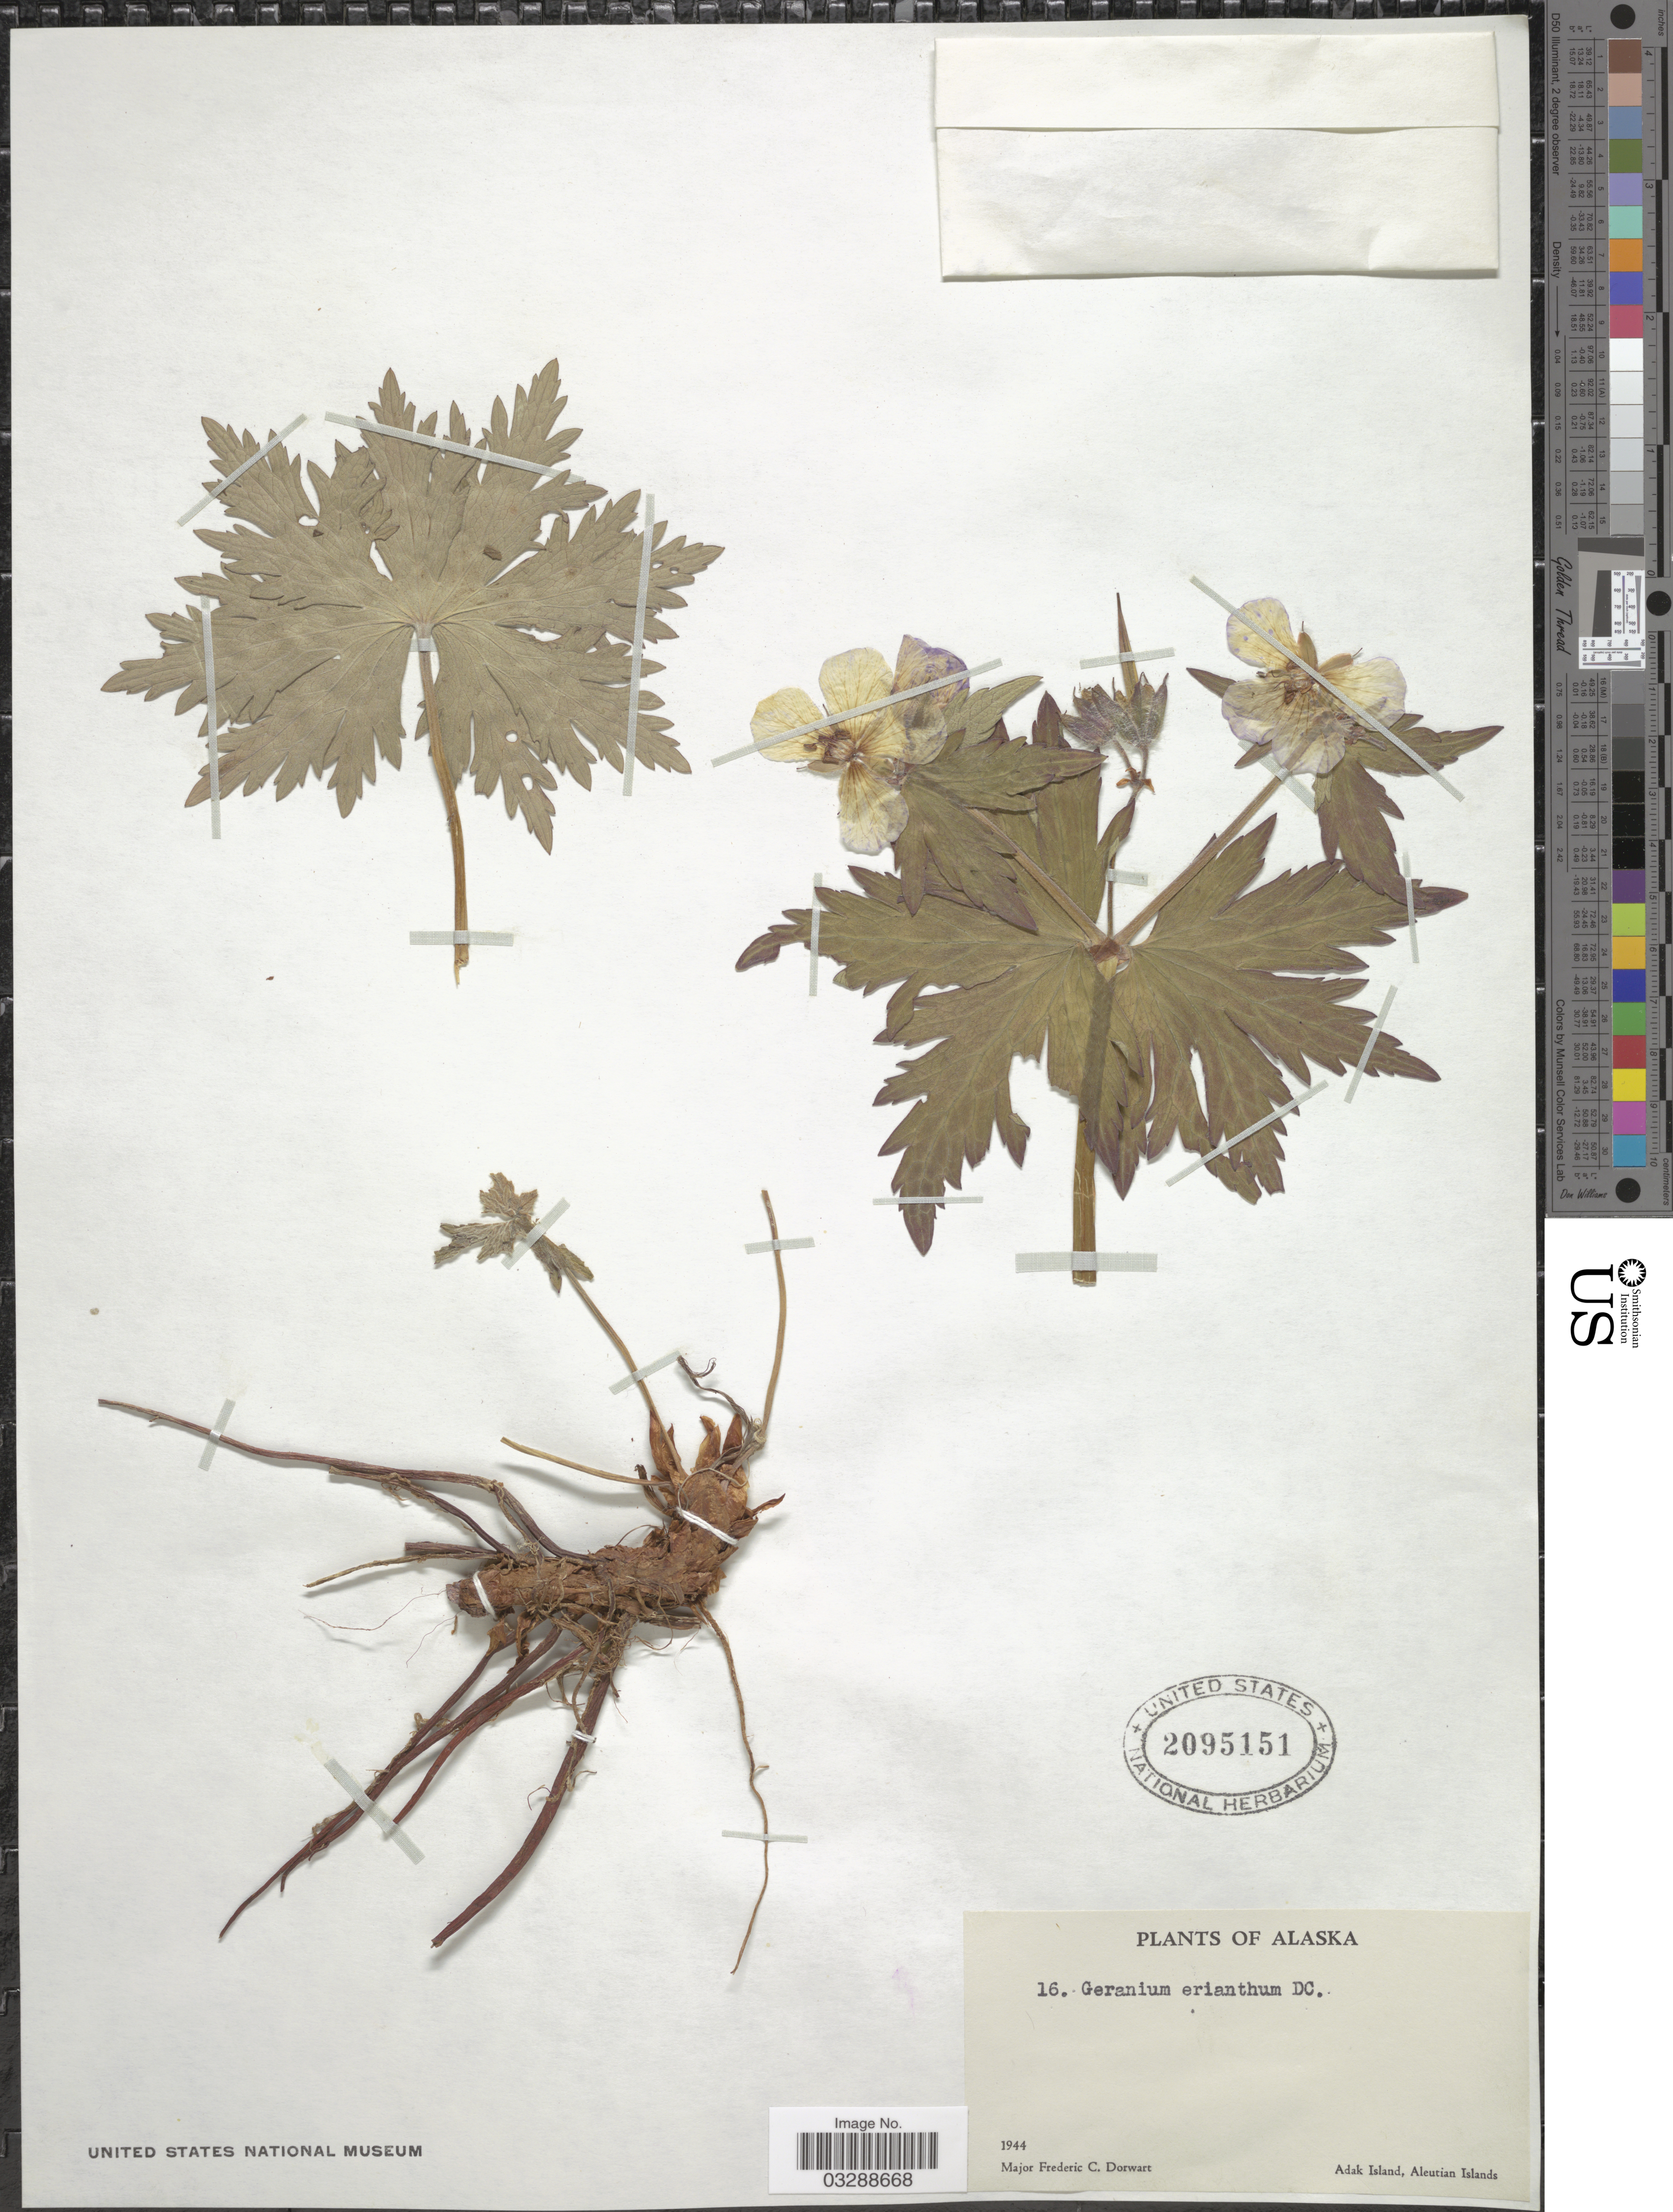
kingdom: Plantae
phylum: Tracheophyta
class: Magnoliopsida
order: Geraniales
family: Geraniaceae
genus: Geranium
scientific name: Geranium erianthum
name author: DC.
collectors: F. Dorwart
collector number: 16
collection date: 1944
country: United States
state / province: Alaska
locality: Adak Island, Aleutian Islands.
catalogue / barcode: US 2095151